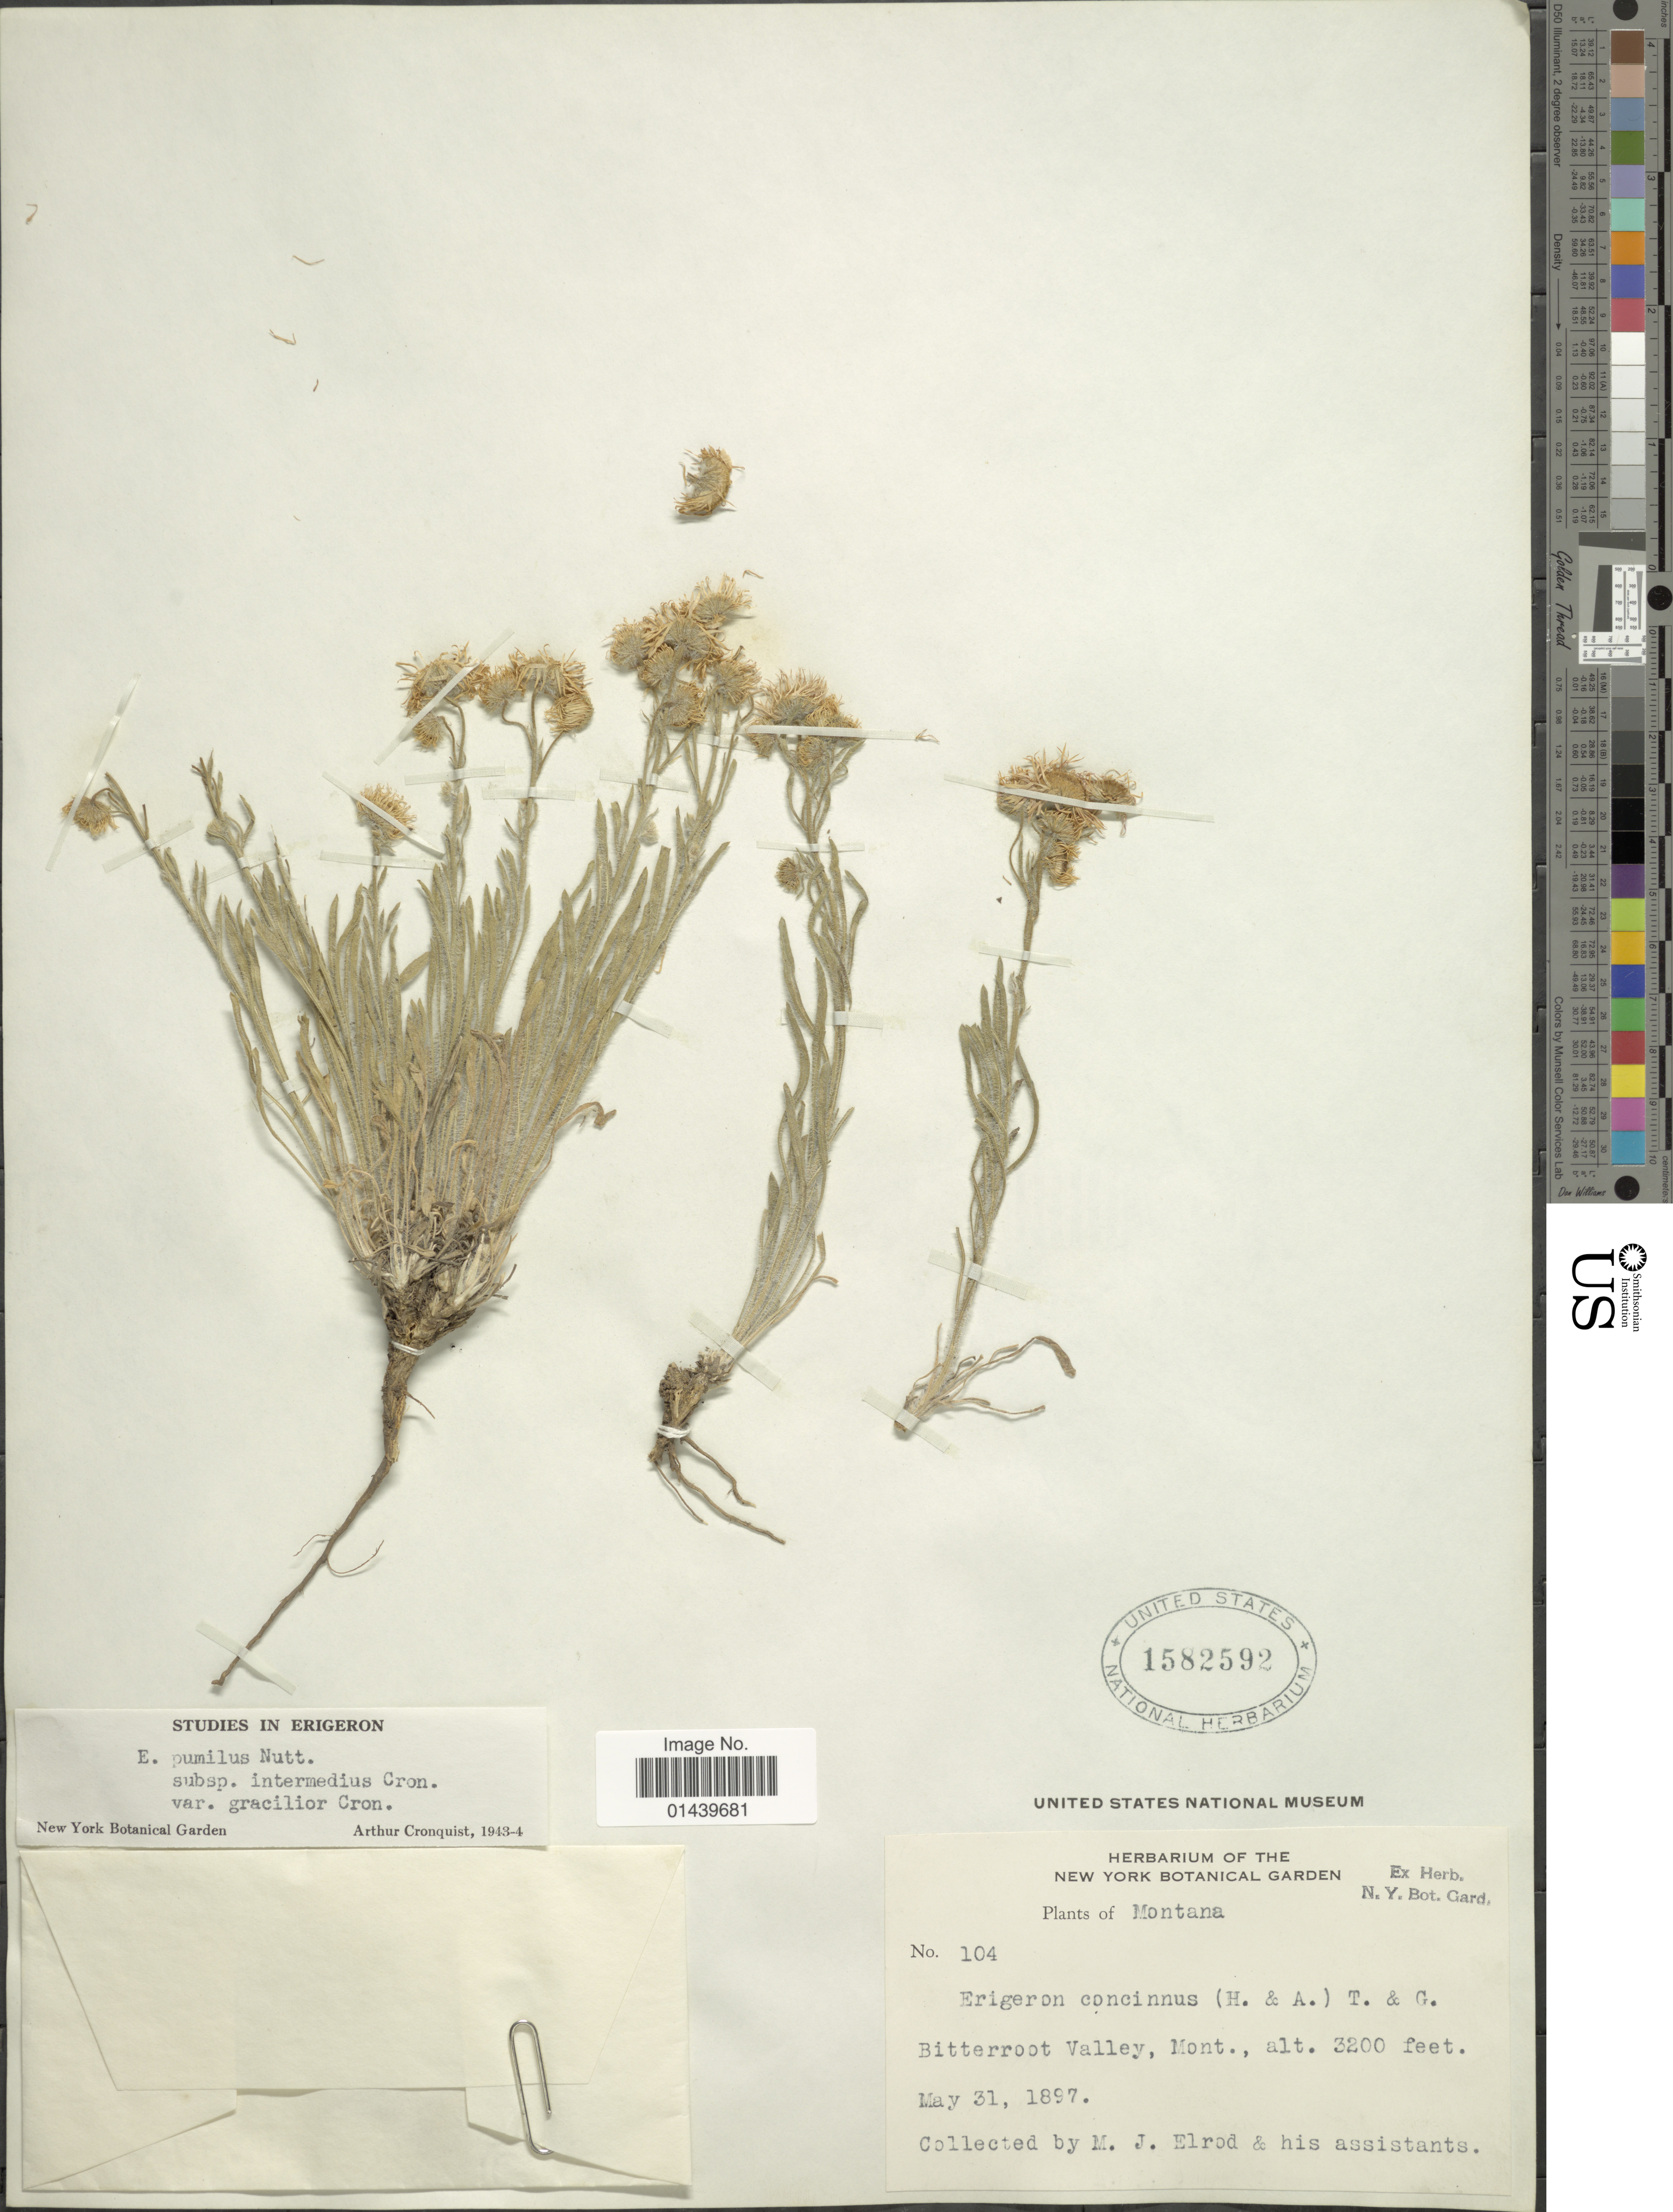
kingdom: Plantae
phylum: Tracheophyta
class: Magnoliopsida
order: Asterales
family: Asteraceae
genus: Erigeron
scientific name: Erigeron pumilus var. gracilior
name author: Cronq.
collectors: J. Elrod & et al.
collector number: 104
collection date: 1897-05-31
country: United States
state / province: Montana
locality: Bitterroot Valley, Mont.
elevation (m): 975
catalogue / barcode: US 1582592